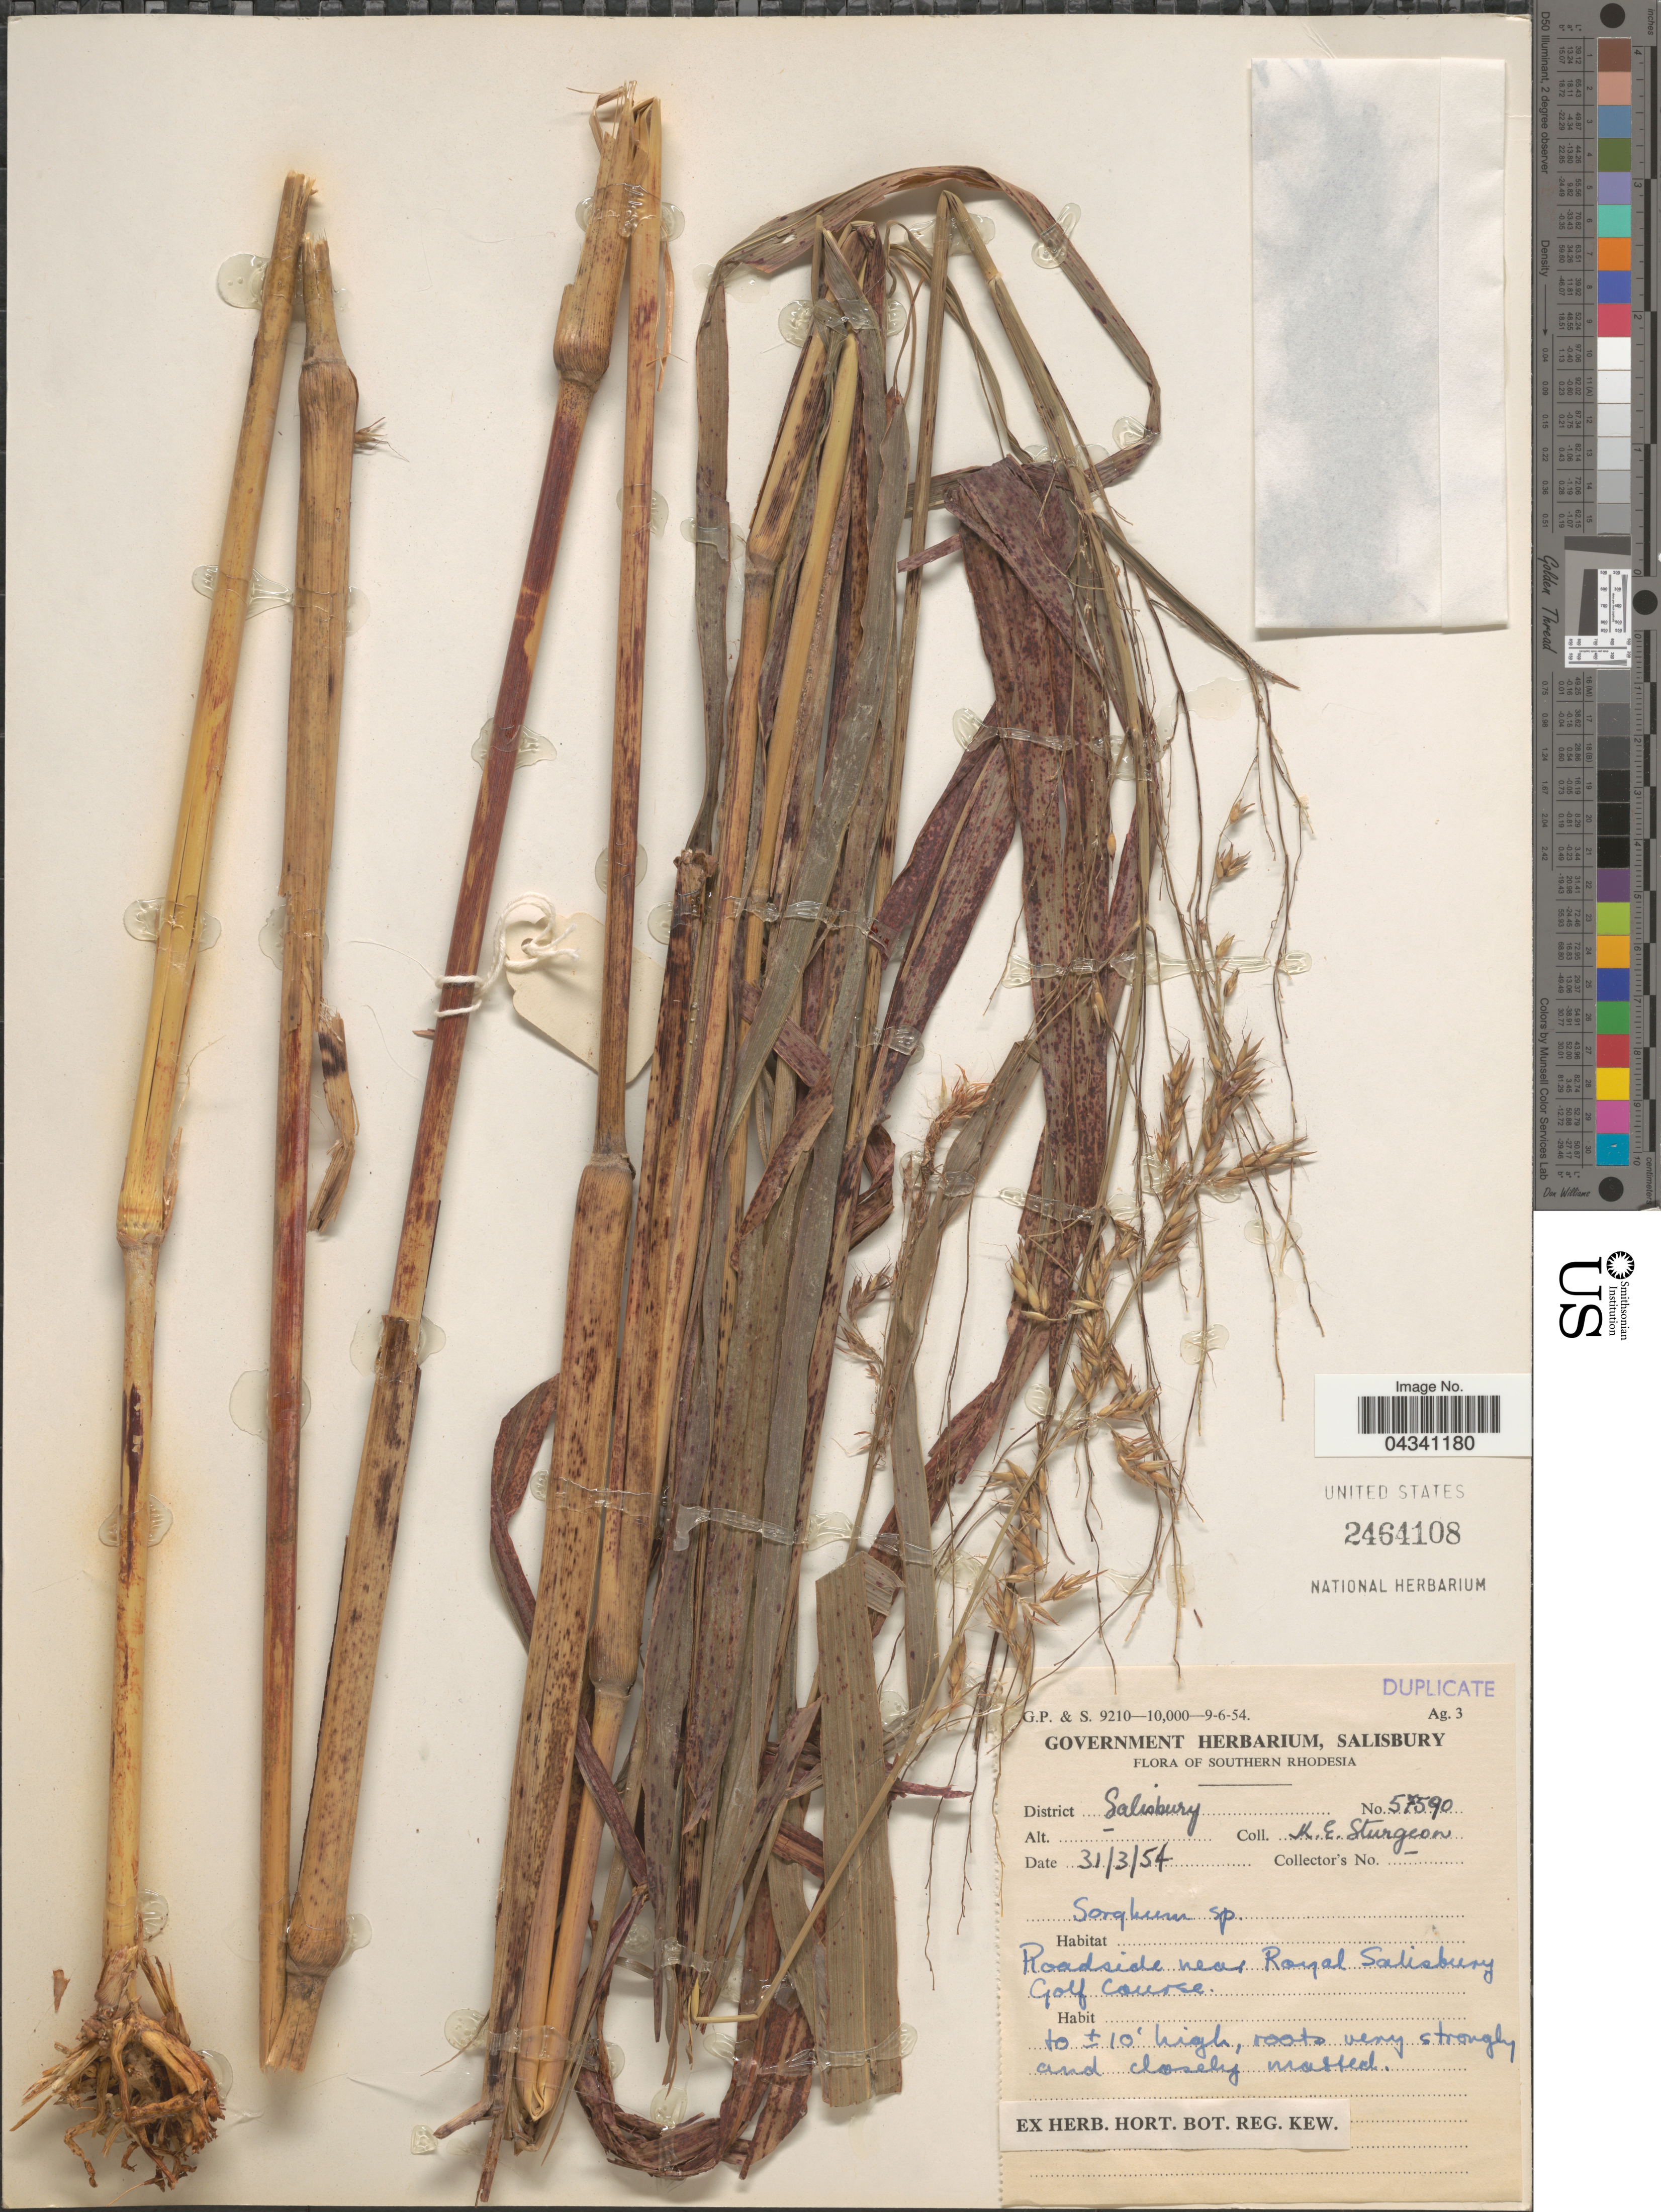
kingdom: Plantae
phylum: Tracheophyta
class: Liliopsida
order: Poales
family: Poaceae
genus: Sorghum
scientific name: Sorghum x almum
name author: Parodi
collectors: K. Sturgeon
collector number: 57590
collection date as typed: Transcribed d/m/y: 31/3/54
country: Zimbabwe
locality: Southern Rhodesia. District Salisbury. Roadside near Royal Salisbury. Golf Course.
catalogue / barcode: US 2464108